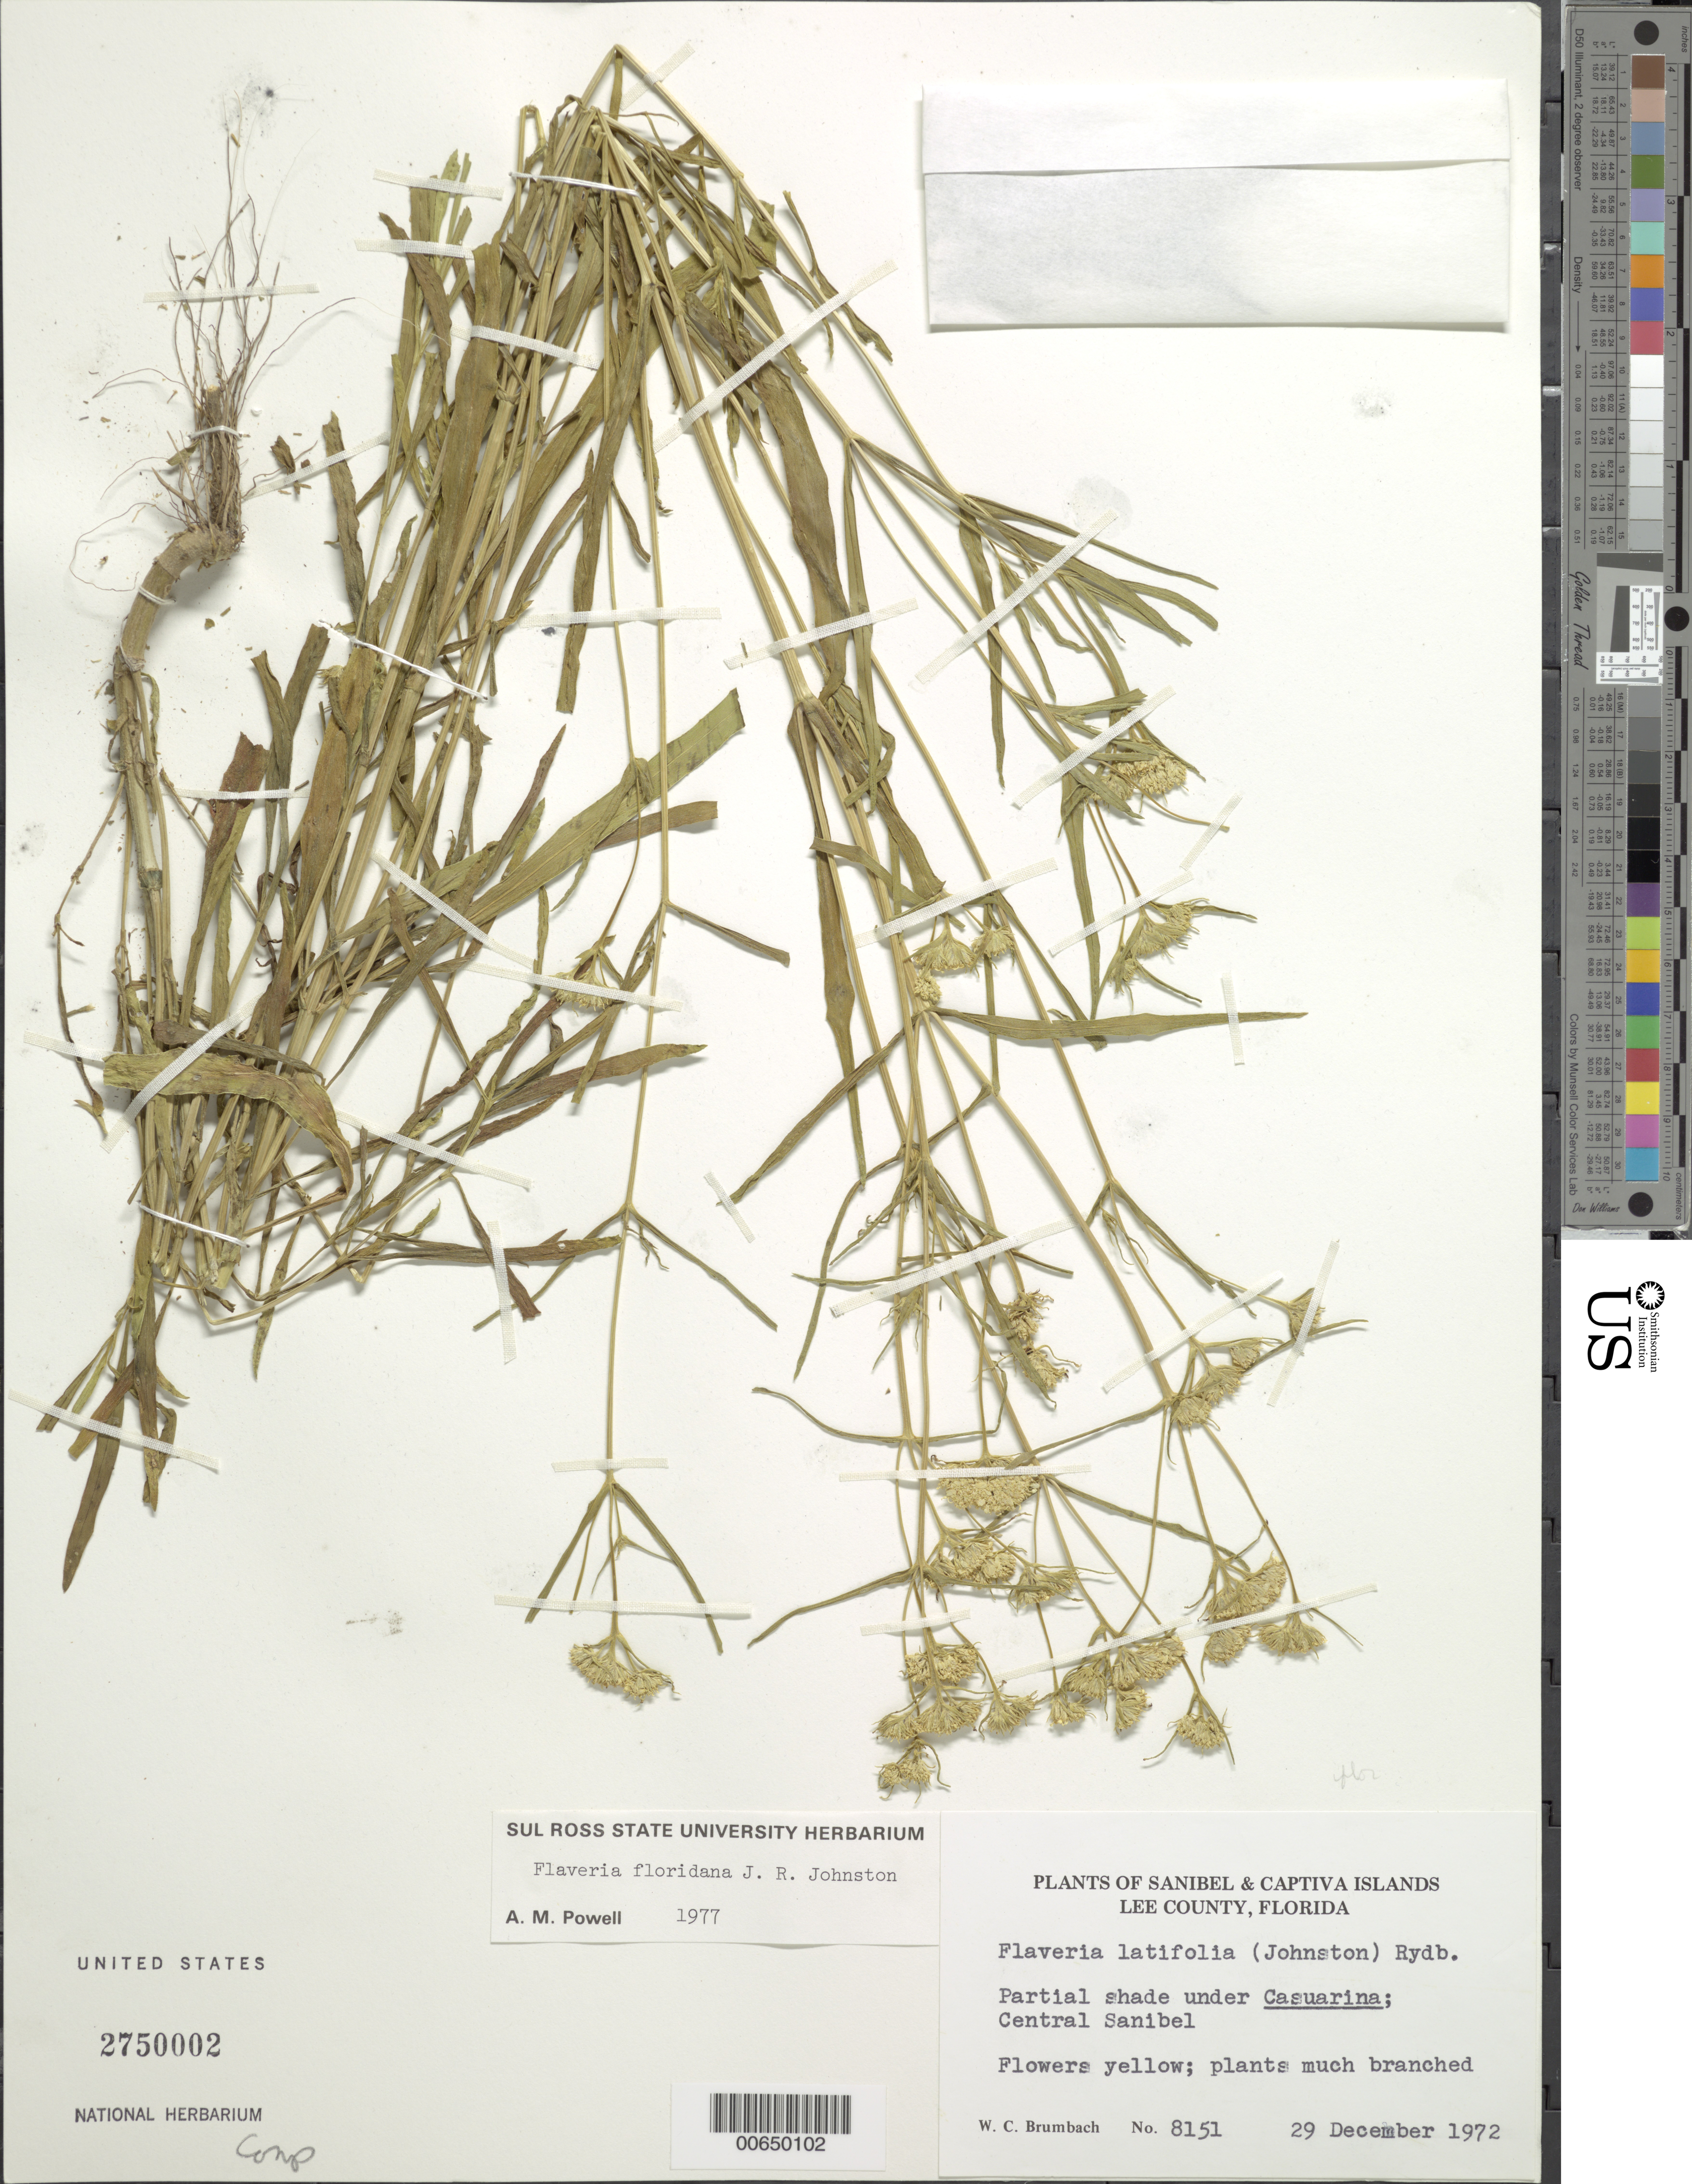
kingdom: Plantae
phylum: Tracheophyta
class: Magnoliopsida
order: Asterales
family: Asteraceae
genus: Flaveria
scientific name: Flaveria floridana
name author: J.R. Johnst.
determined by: Powell, A. M.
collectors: W. C. Brumbach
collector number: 8151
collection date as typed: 29 Dec 1972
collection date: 1972-12-29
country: United States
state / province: Florida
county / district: Lee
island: Sanibel Island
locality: central Sanibel Island.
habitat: Partial shade under Casuarina.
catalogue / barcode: US 275002